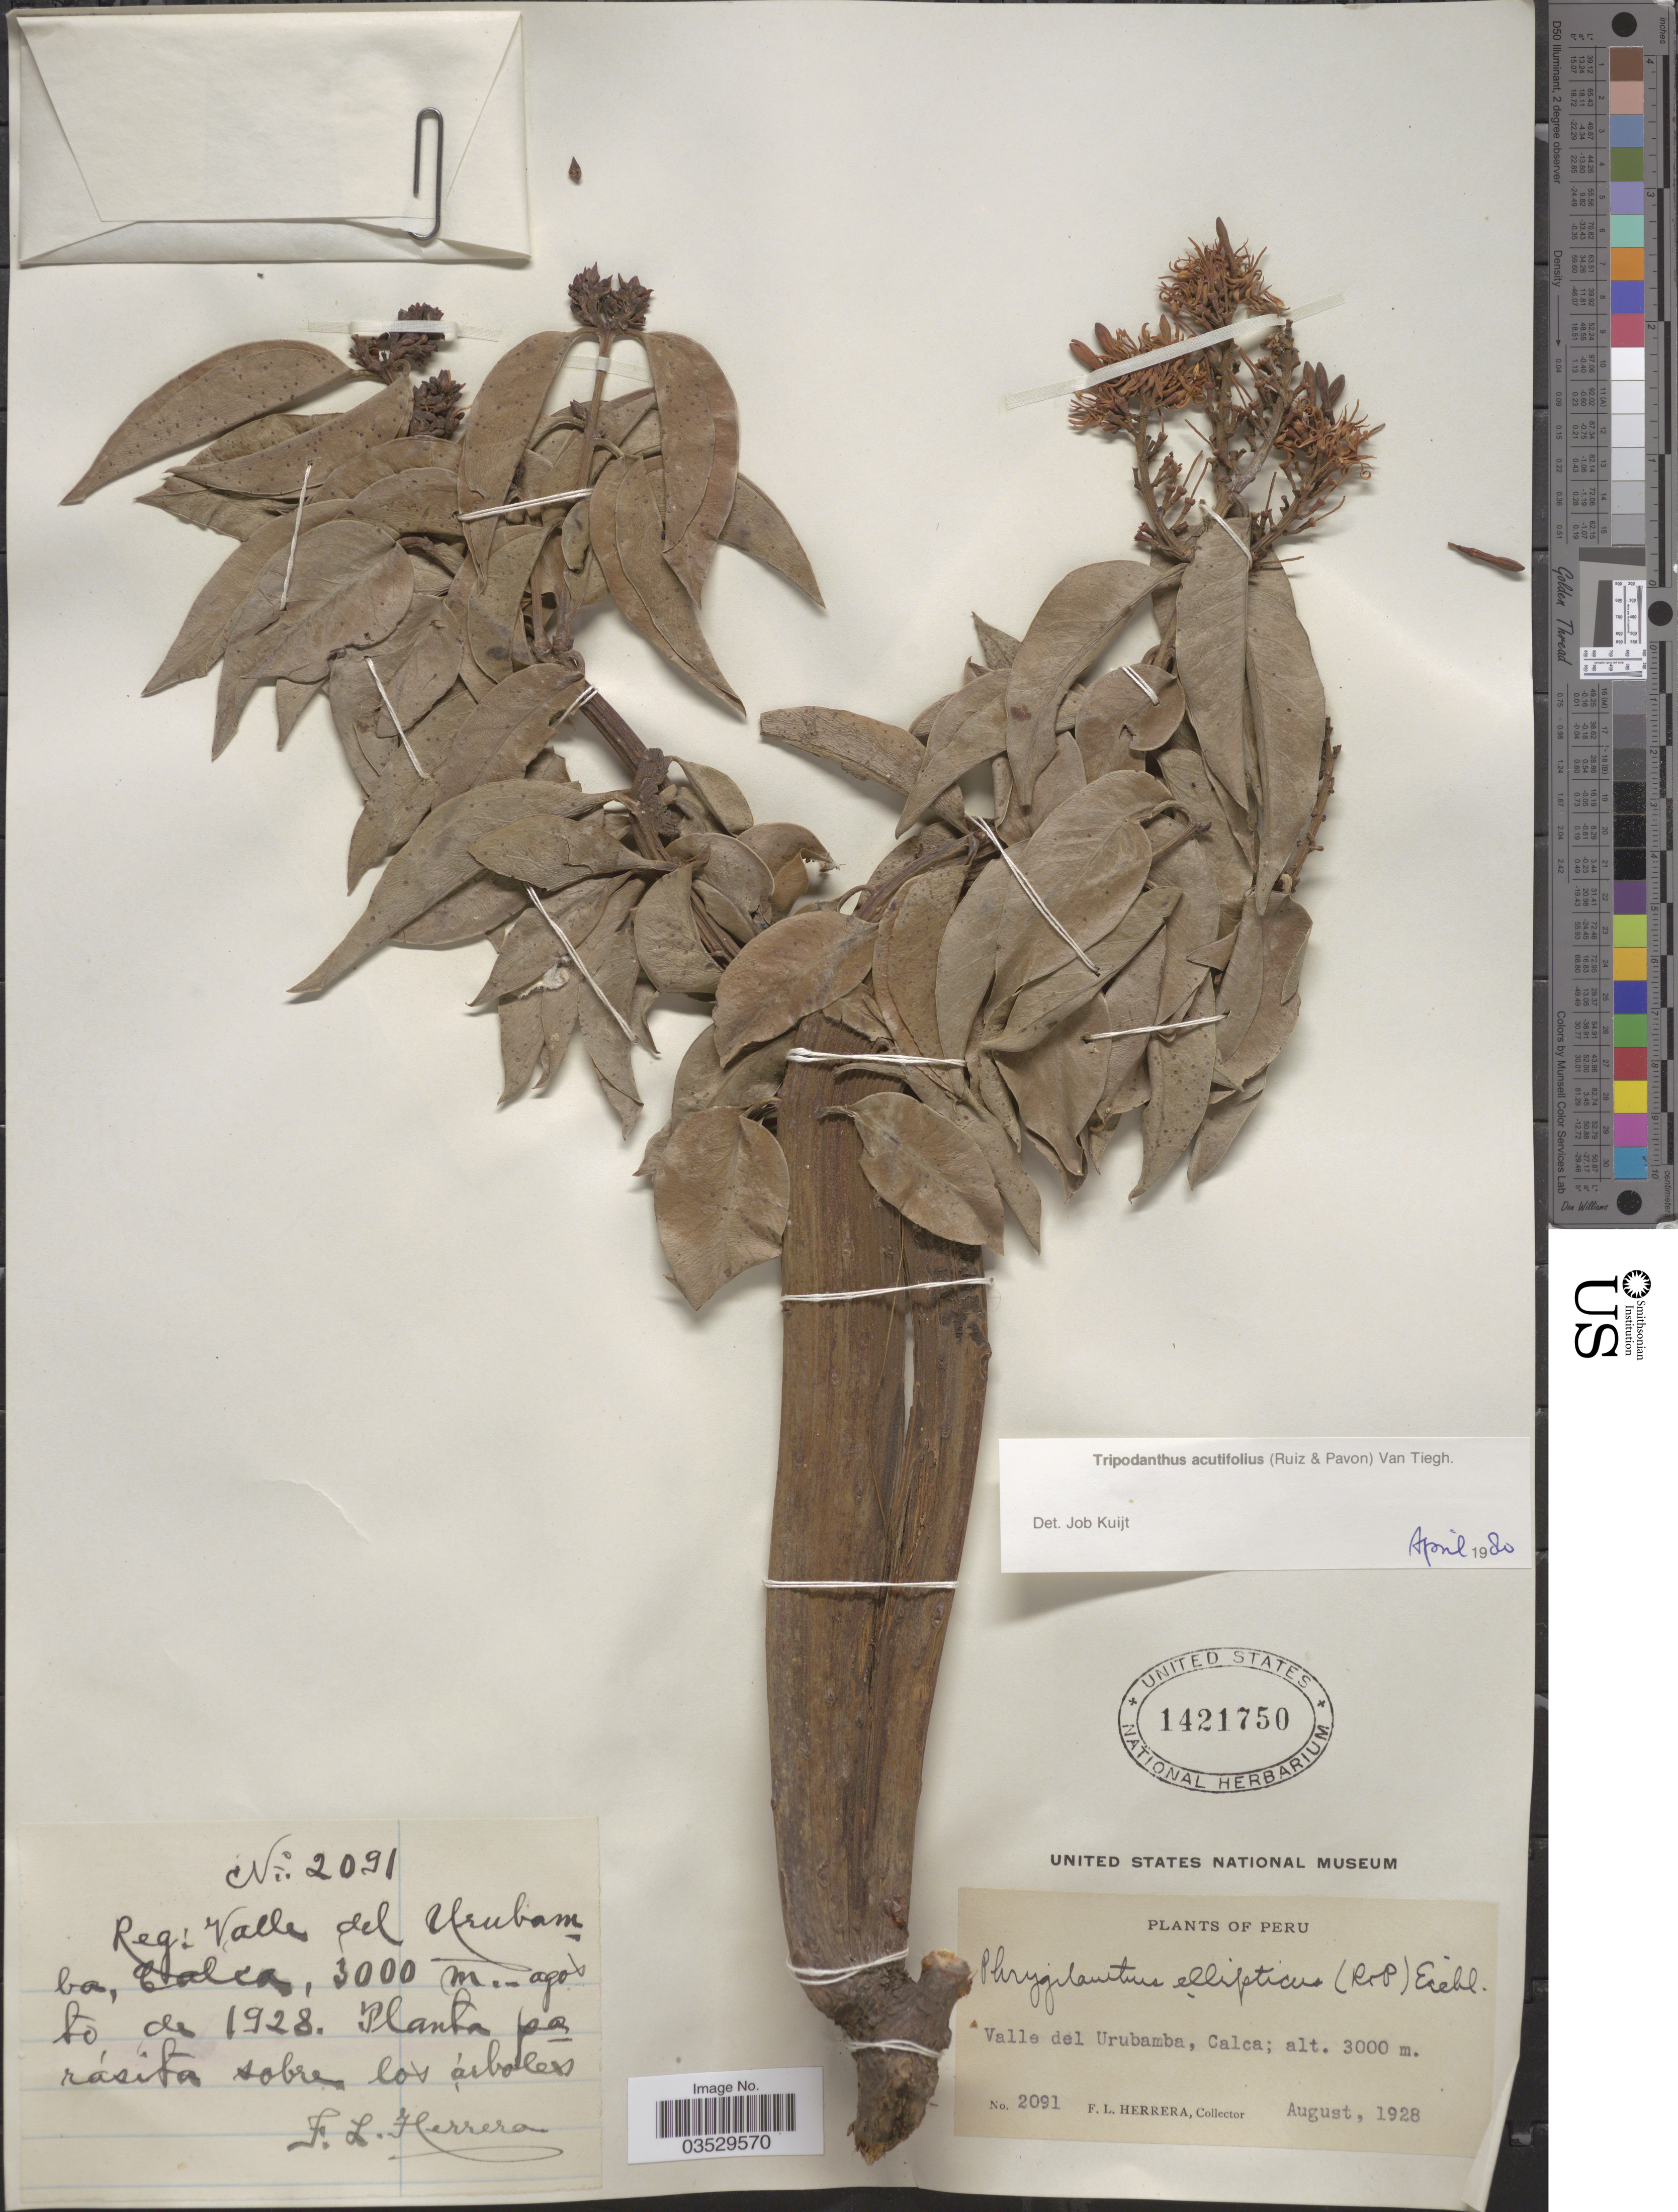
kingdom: Plantae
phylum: Tracheophyta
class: Magnoliopsida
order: Santalales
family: Loranthaceae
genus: Tripodanthus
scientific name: Tripodanthus acutifolius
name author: Tiegh.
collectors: F. L. Herrera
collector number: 2091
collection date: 1928-08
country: Peru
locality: Reg: Valle del Urubamba, Calca.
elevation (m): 3000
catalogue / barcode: US 1421750